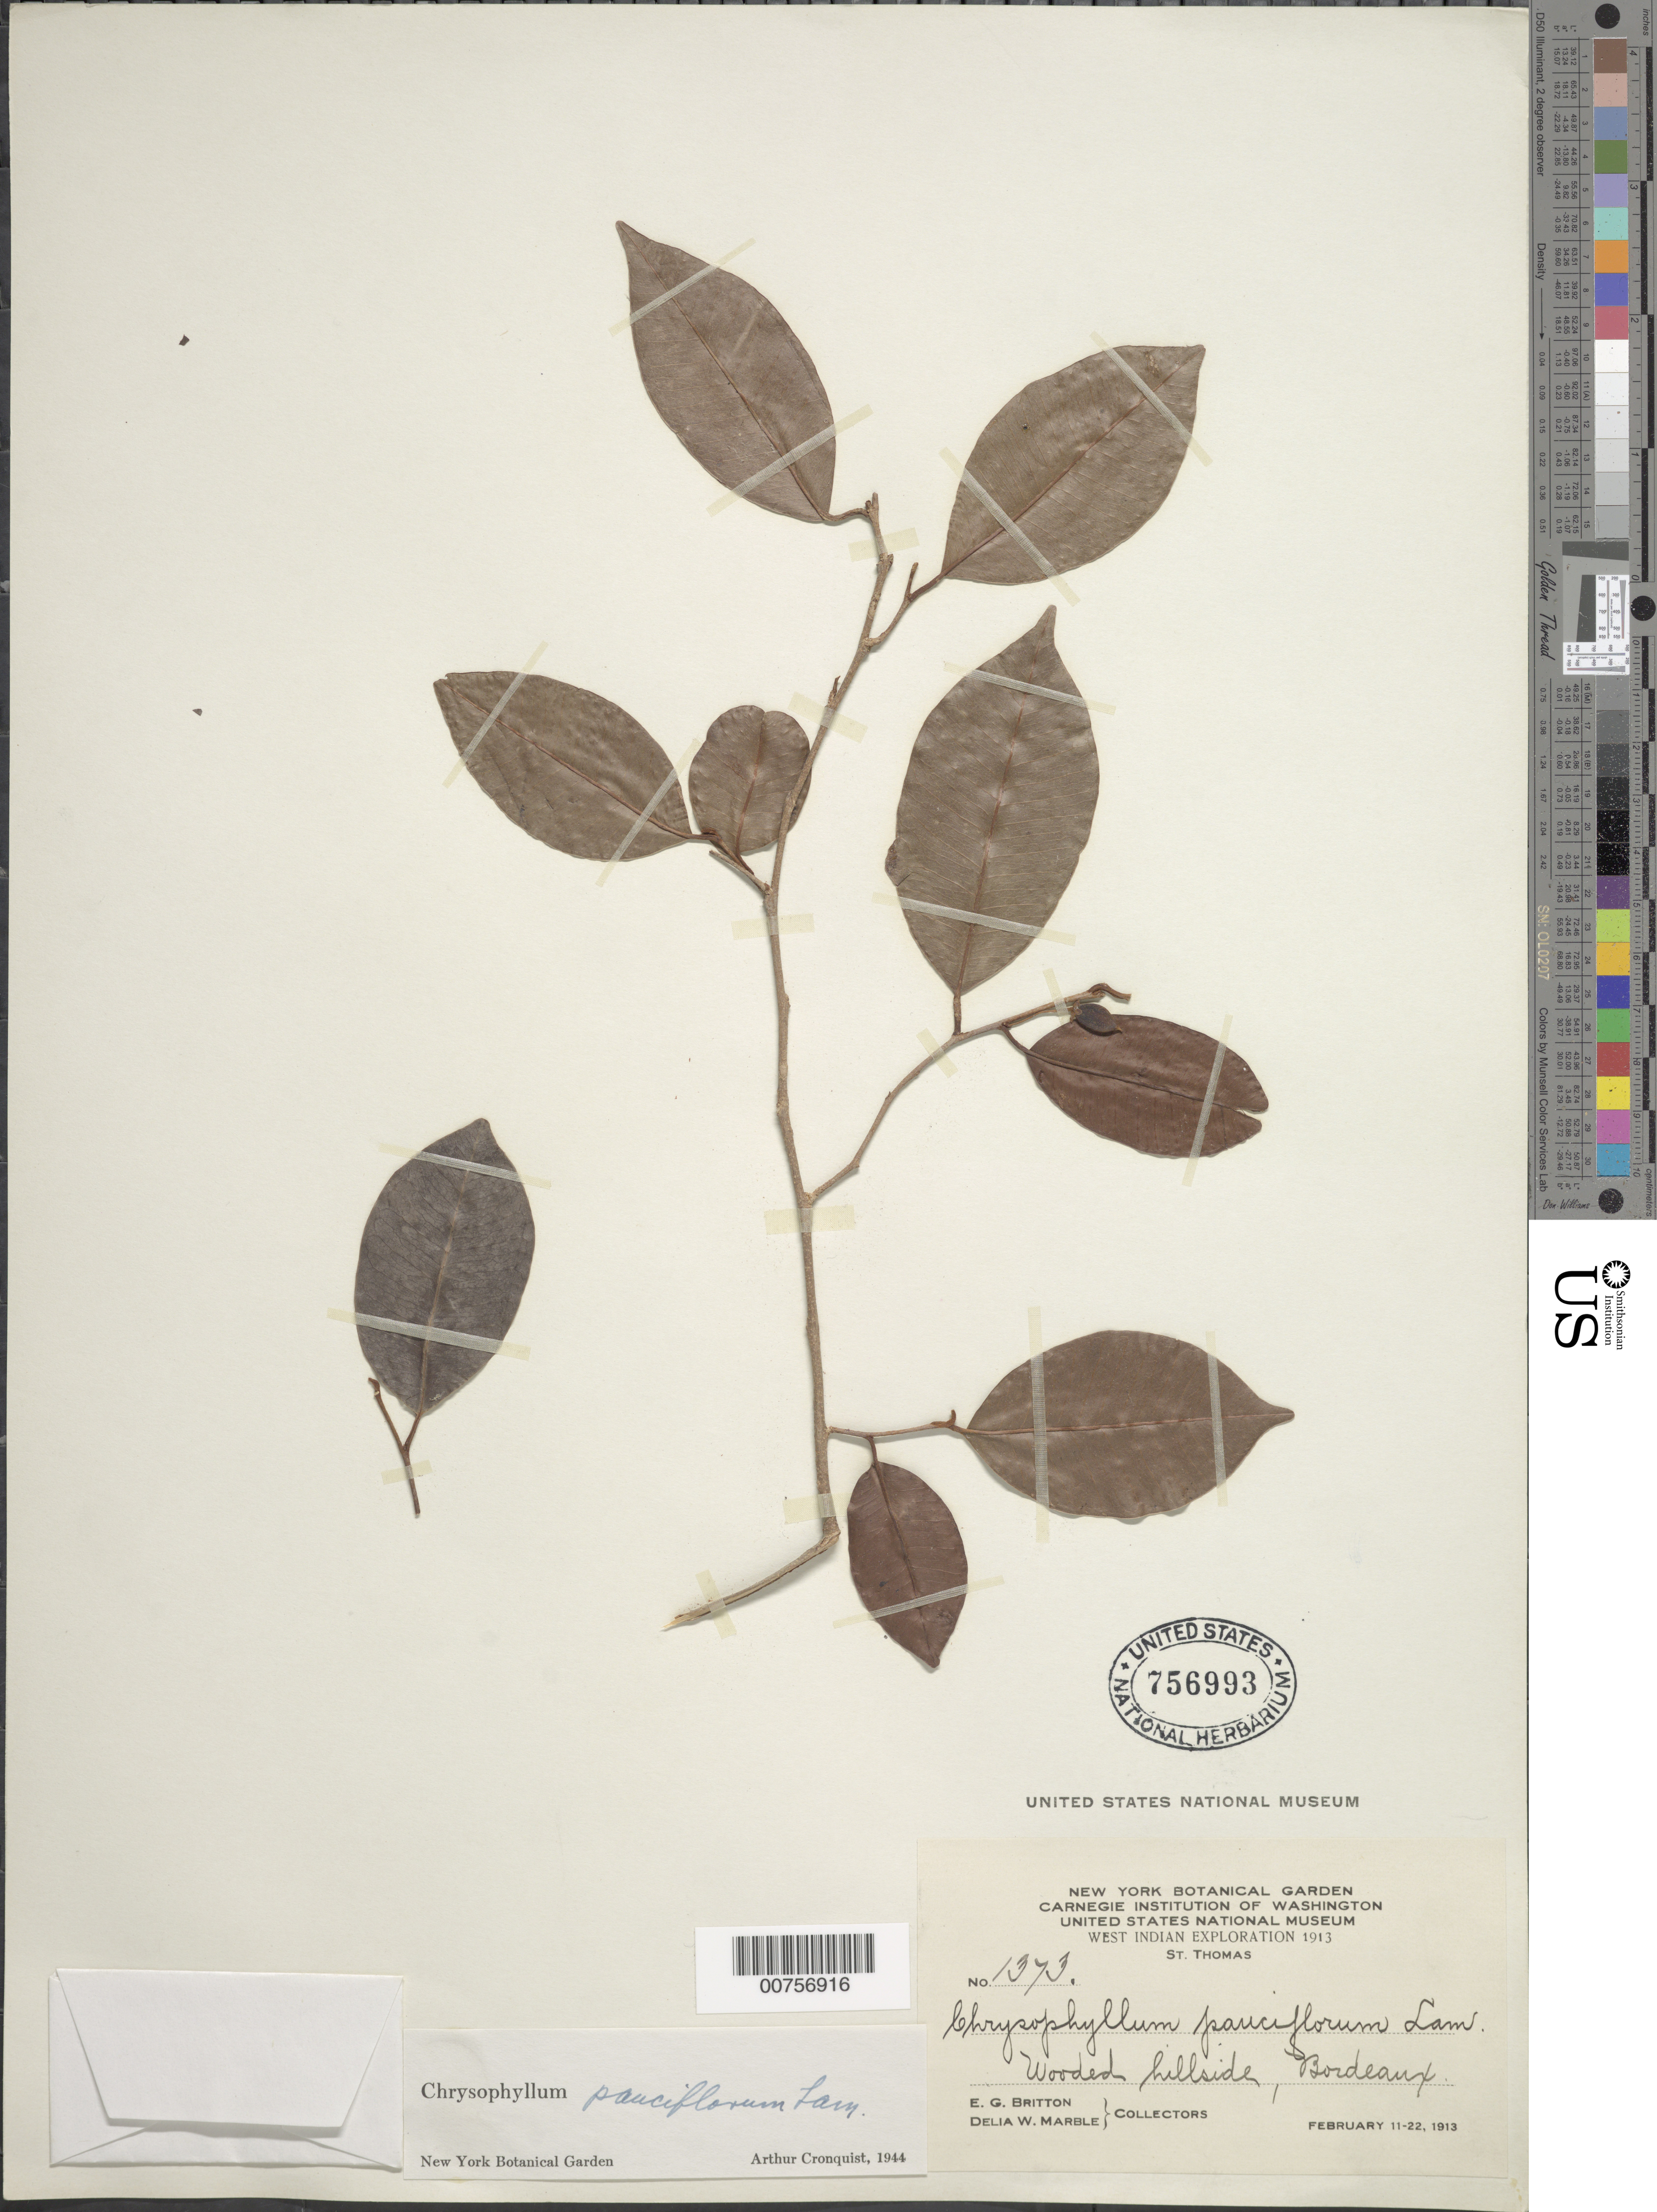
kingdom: Plantae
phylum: Tracheophyta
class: Magnoliopsida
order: Ericales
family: Sapotaceae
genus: Chrysophyllum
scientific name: Chrysophyllum pauciflorum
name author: Lam.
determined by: Cronquist, A. J.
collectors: E. G. Britton & D. W. Marble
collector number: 1373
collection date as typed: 11 Feb 1913 to 22 Feb 1913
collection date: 1913-02-11/1913-02-22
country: U.S. Virgin Islands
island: St. Thomas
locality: Bordeaux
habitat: Wooded hillside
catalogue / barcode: US 756993